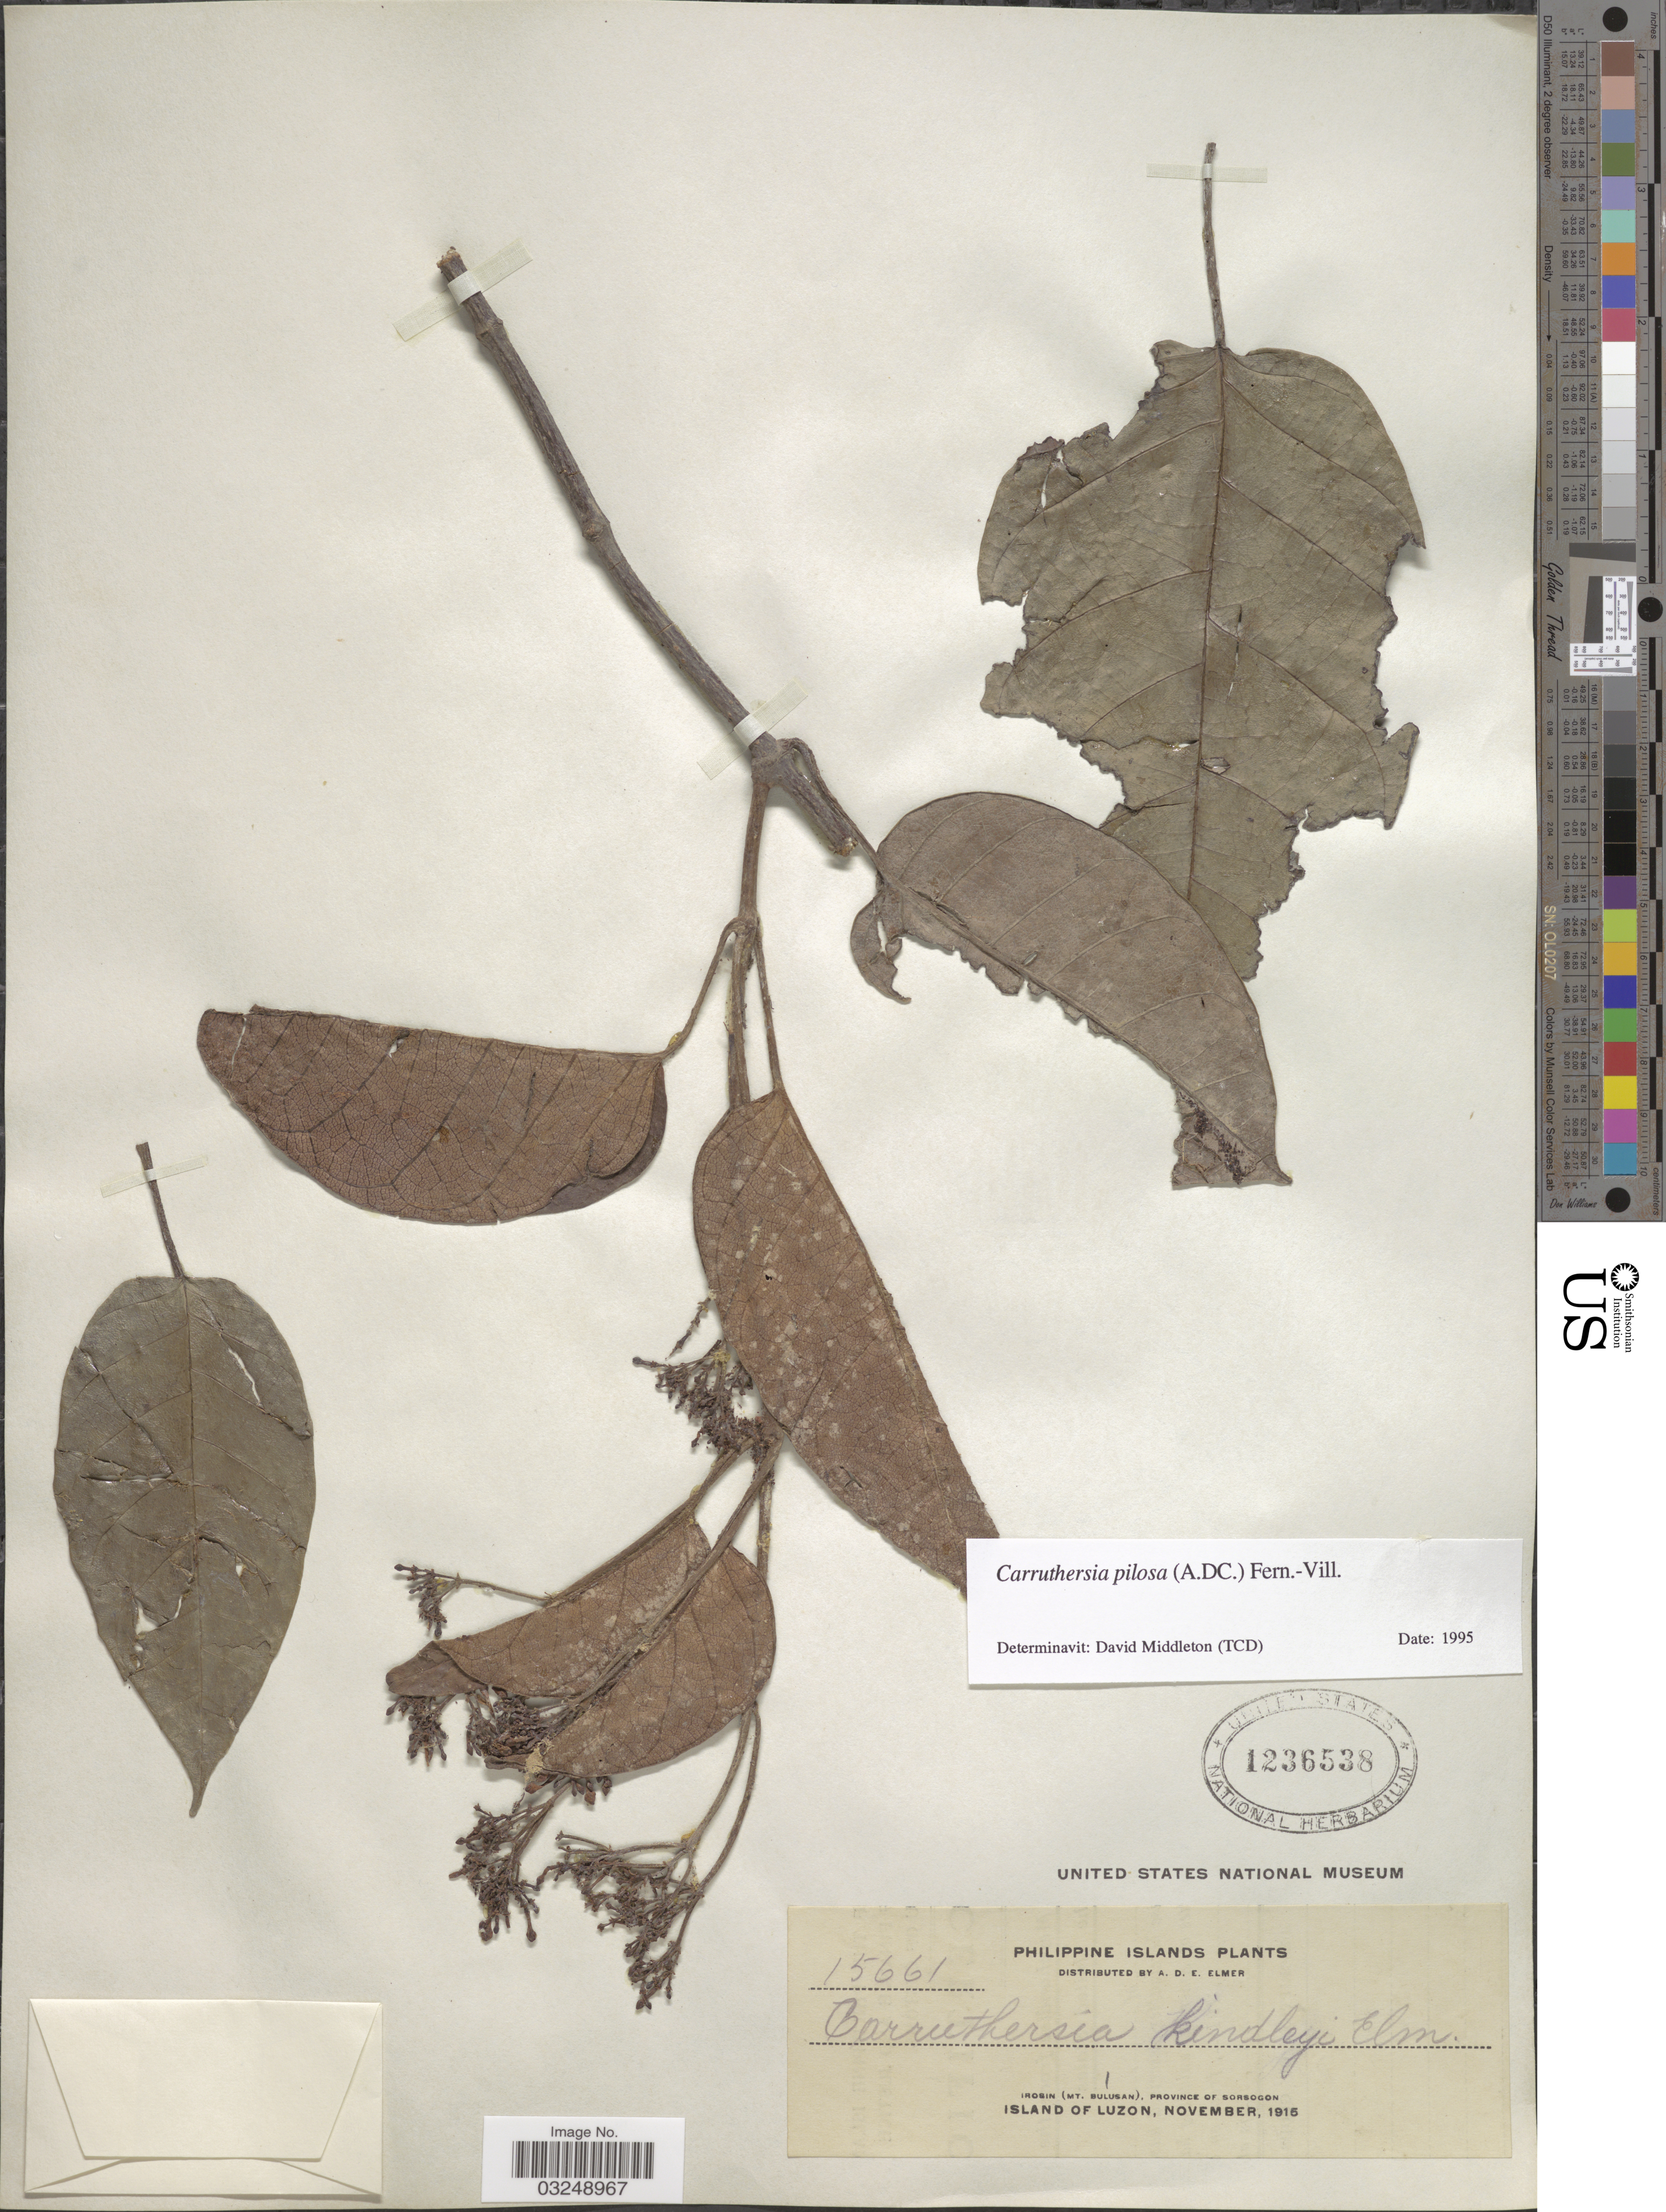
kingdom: Plantae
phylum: Tracheophyta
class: Magnoliopsida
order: Gentianales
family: Apocynaceae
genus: Carruthersia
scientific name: Carruthersia pilosa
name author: (DC.) Fern.-Vill.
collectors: A. D. E. Elmer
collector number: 15661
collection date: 1915-11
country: Philippines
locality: Philippine Islands. Irosin (Mt. Bulusan), Province of Sorsogon. Island of Luzon.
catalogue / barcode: US 1236538